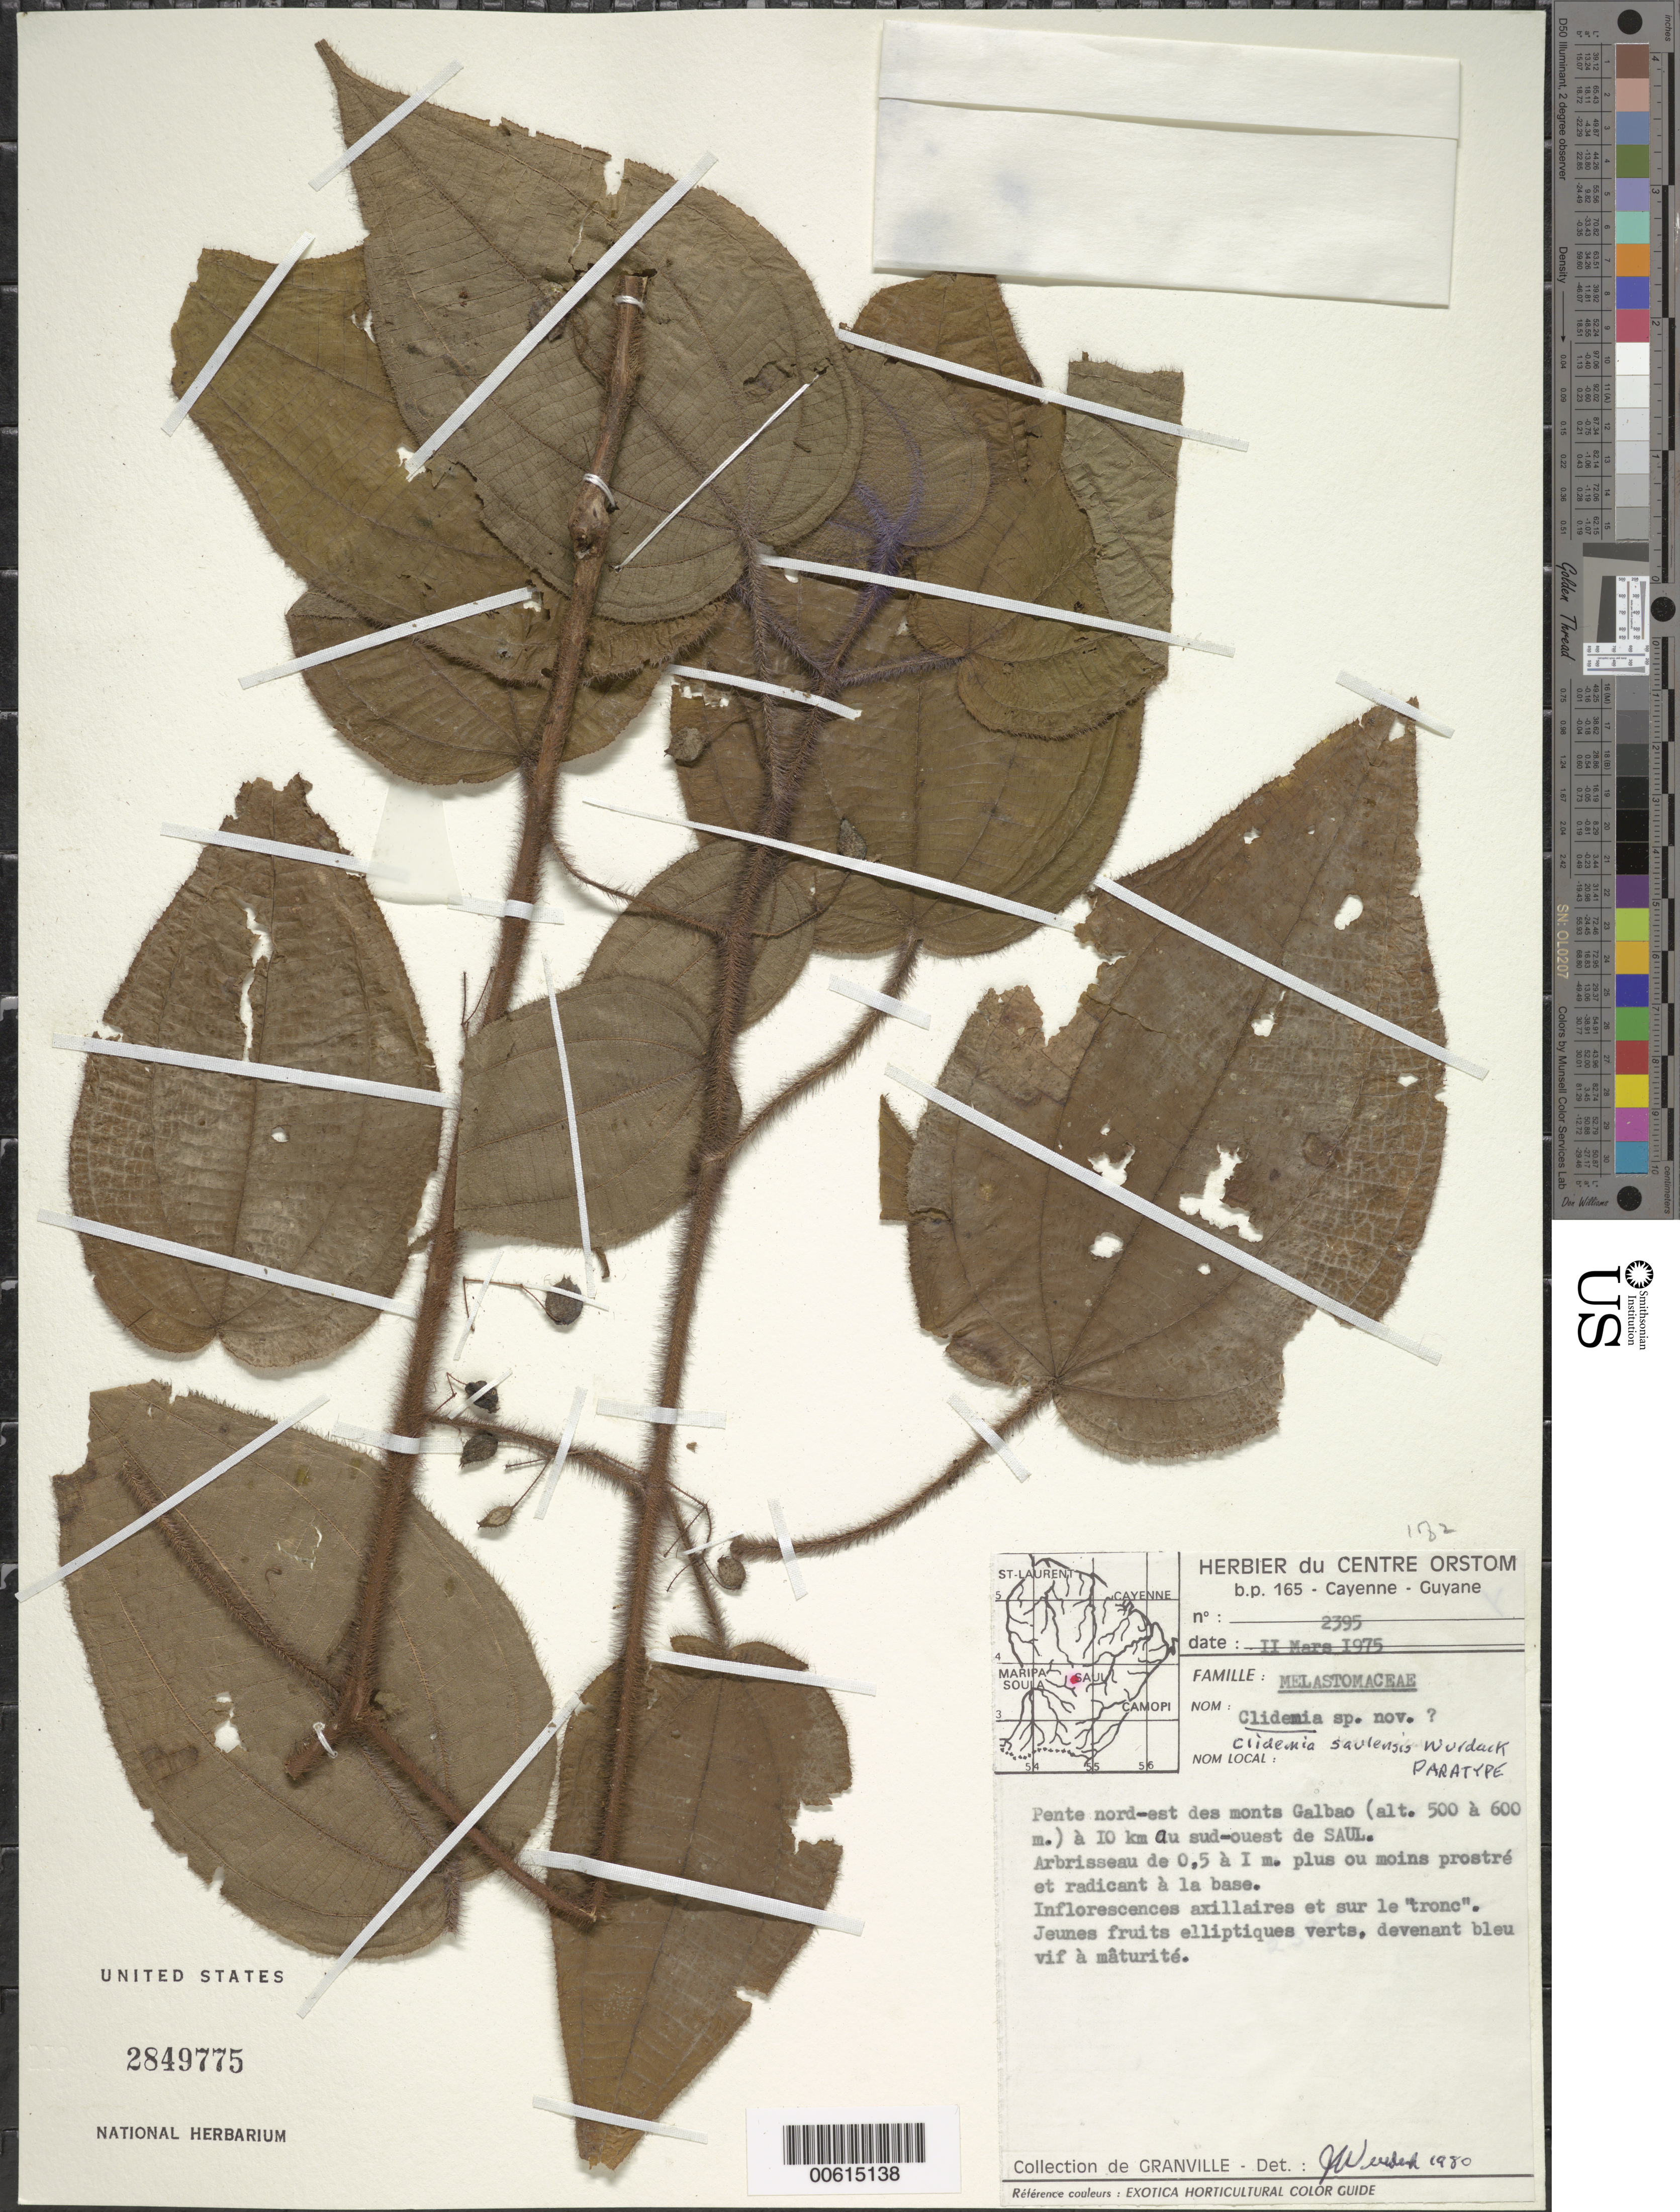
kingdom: Plantae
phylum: Tracheophyta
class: Magnoliopsida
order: Myrtales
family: Melastomataceae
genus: Clidemia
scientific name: Clidemia saulensis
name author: Wurdack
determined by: Wurdack, John J., (US), US (UNITED STATES)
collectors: J.-J. de Granville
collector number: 2395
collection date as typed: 11-Mar-75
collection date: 1975-03-11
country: French Guiana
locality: Monts Galbao, 10 km Sud-Ouest de Saül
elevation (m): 500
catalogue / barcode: US 2849775